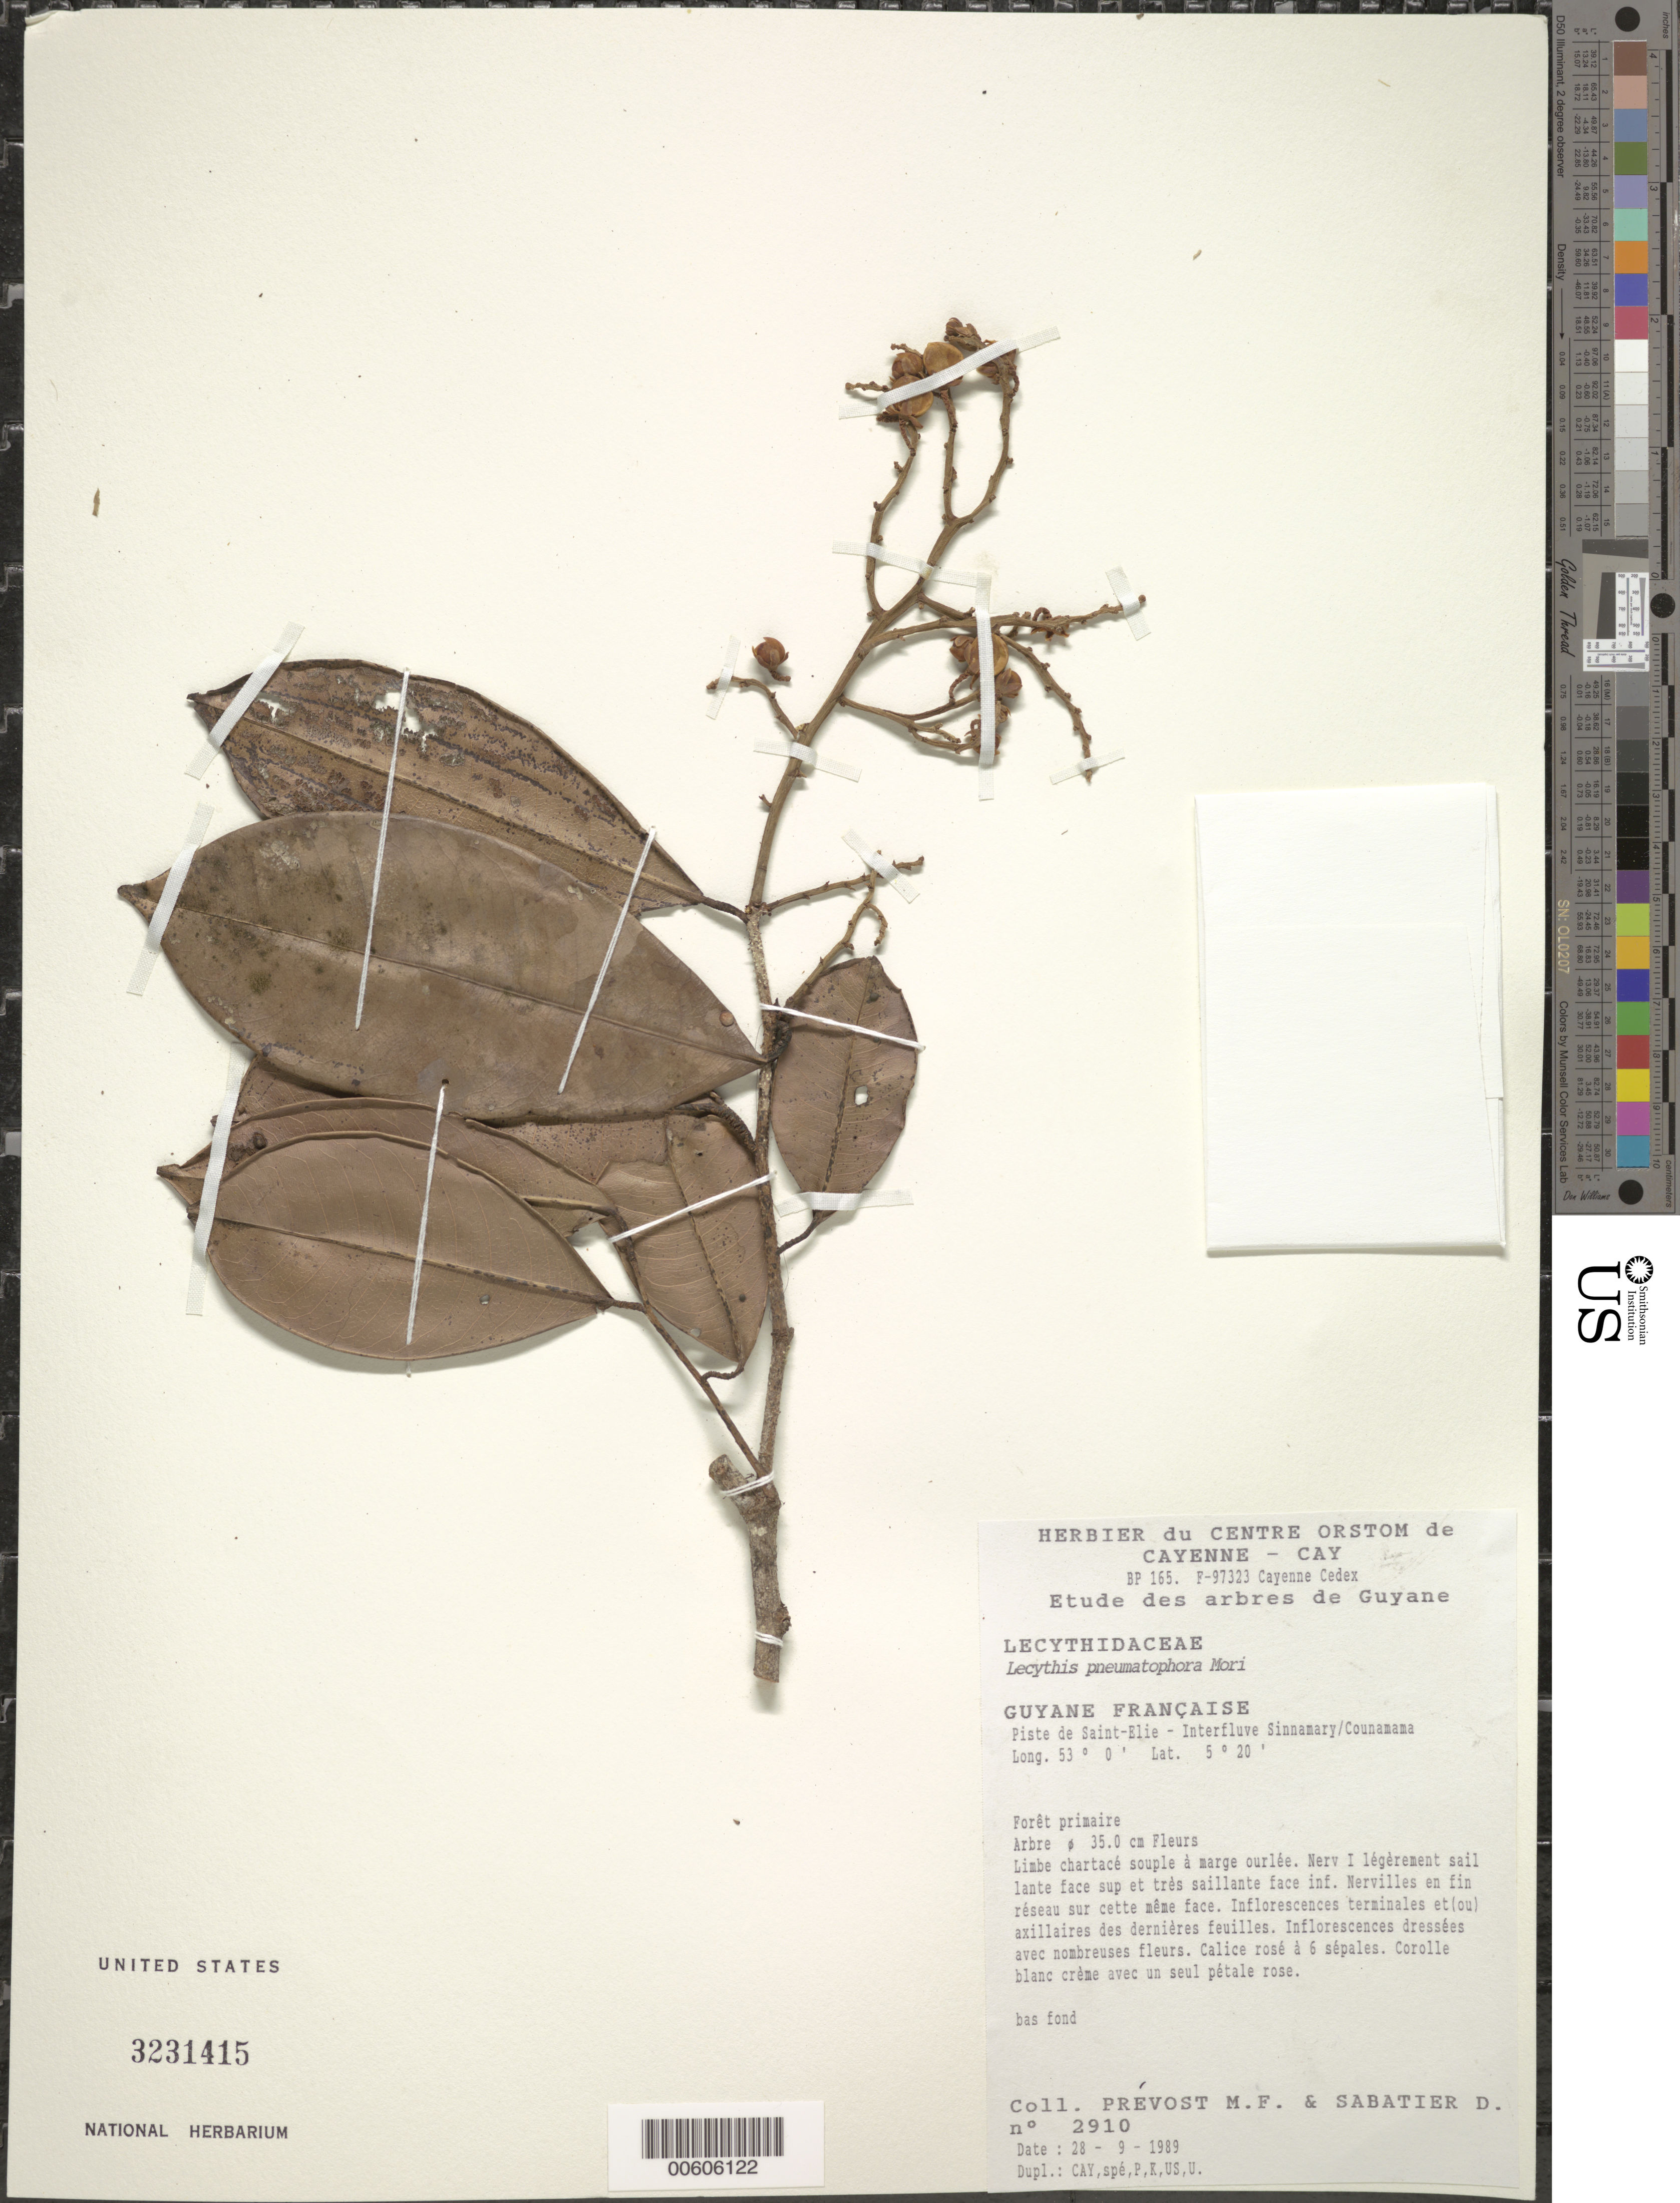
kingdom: Plantae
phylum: Tracheophyta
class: Magnoliopsida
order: Ericales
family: Lecythidaceae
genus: Lecythis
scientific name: Lecythis pneumatophora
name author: S.A. Mori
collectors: M.-F. Prévost & D. Sabatier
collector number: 2910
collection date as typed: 28-Sep-89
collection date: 1989-09-28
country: French Guiana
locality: Piste de Saint-Élie, interfleuve Sinnamary-Counamama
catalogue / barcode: US 3231415